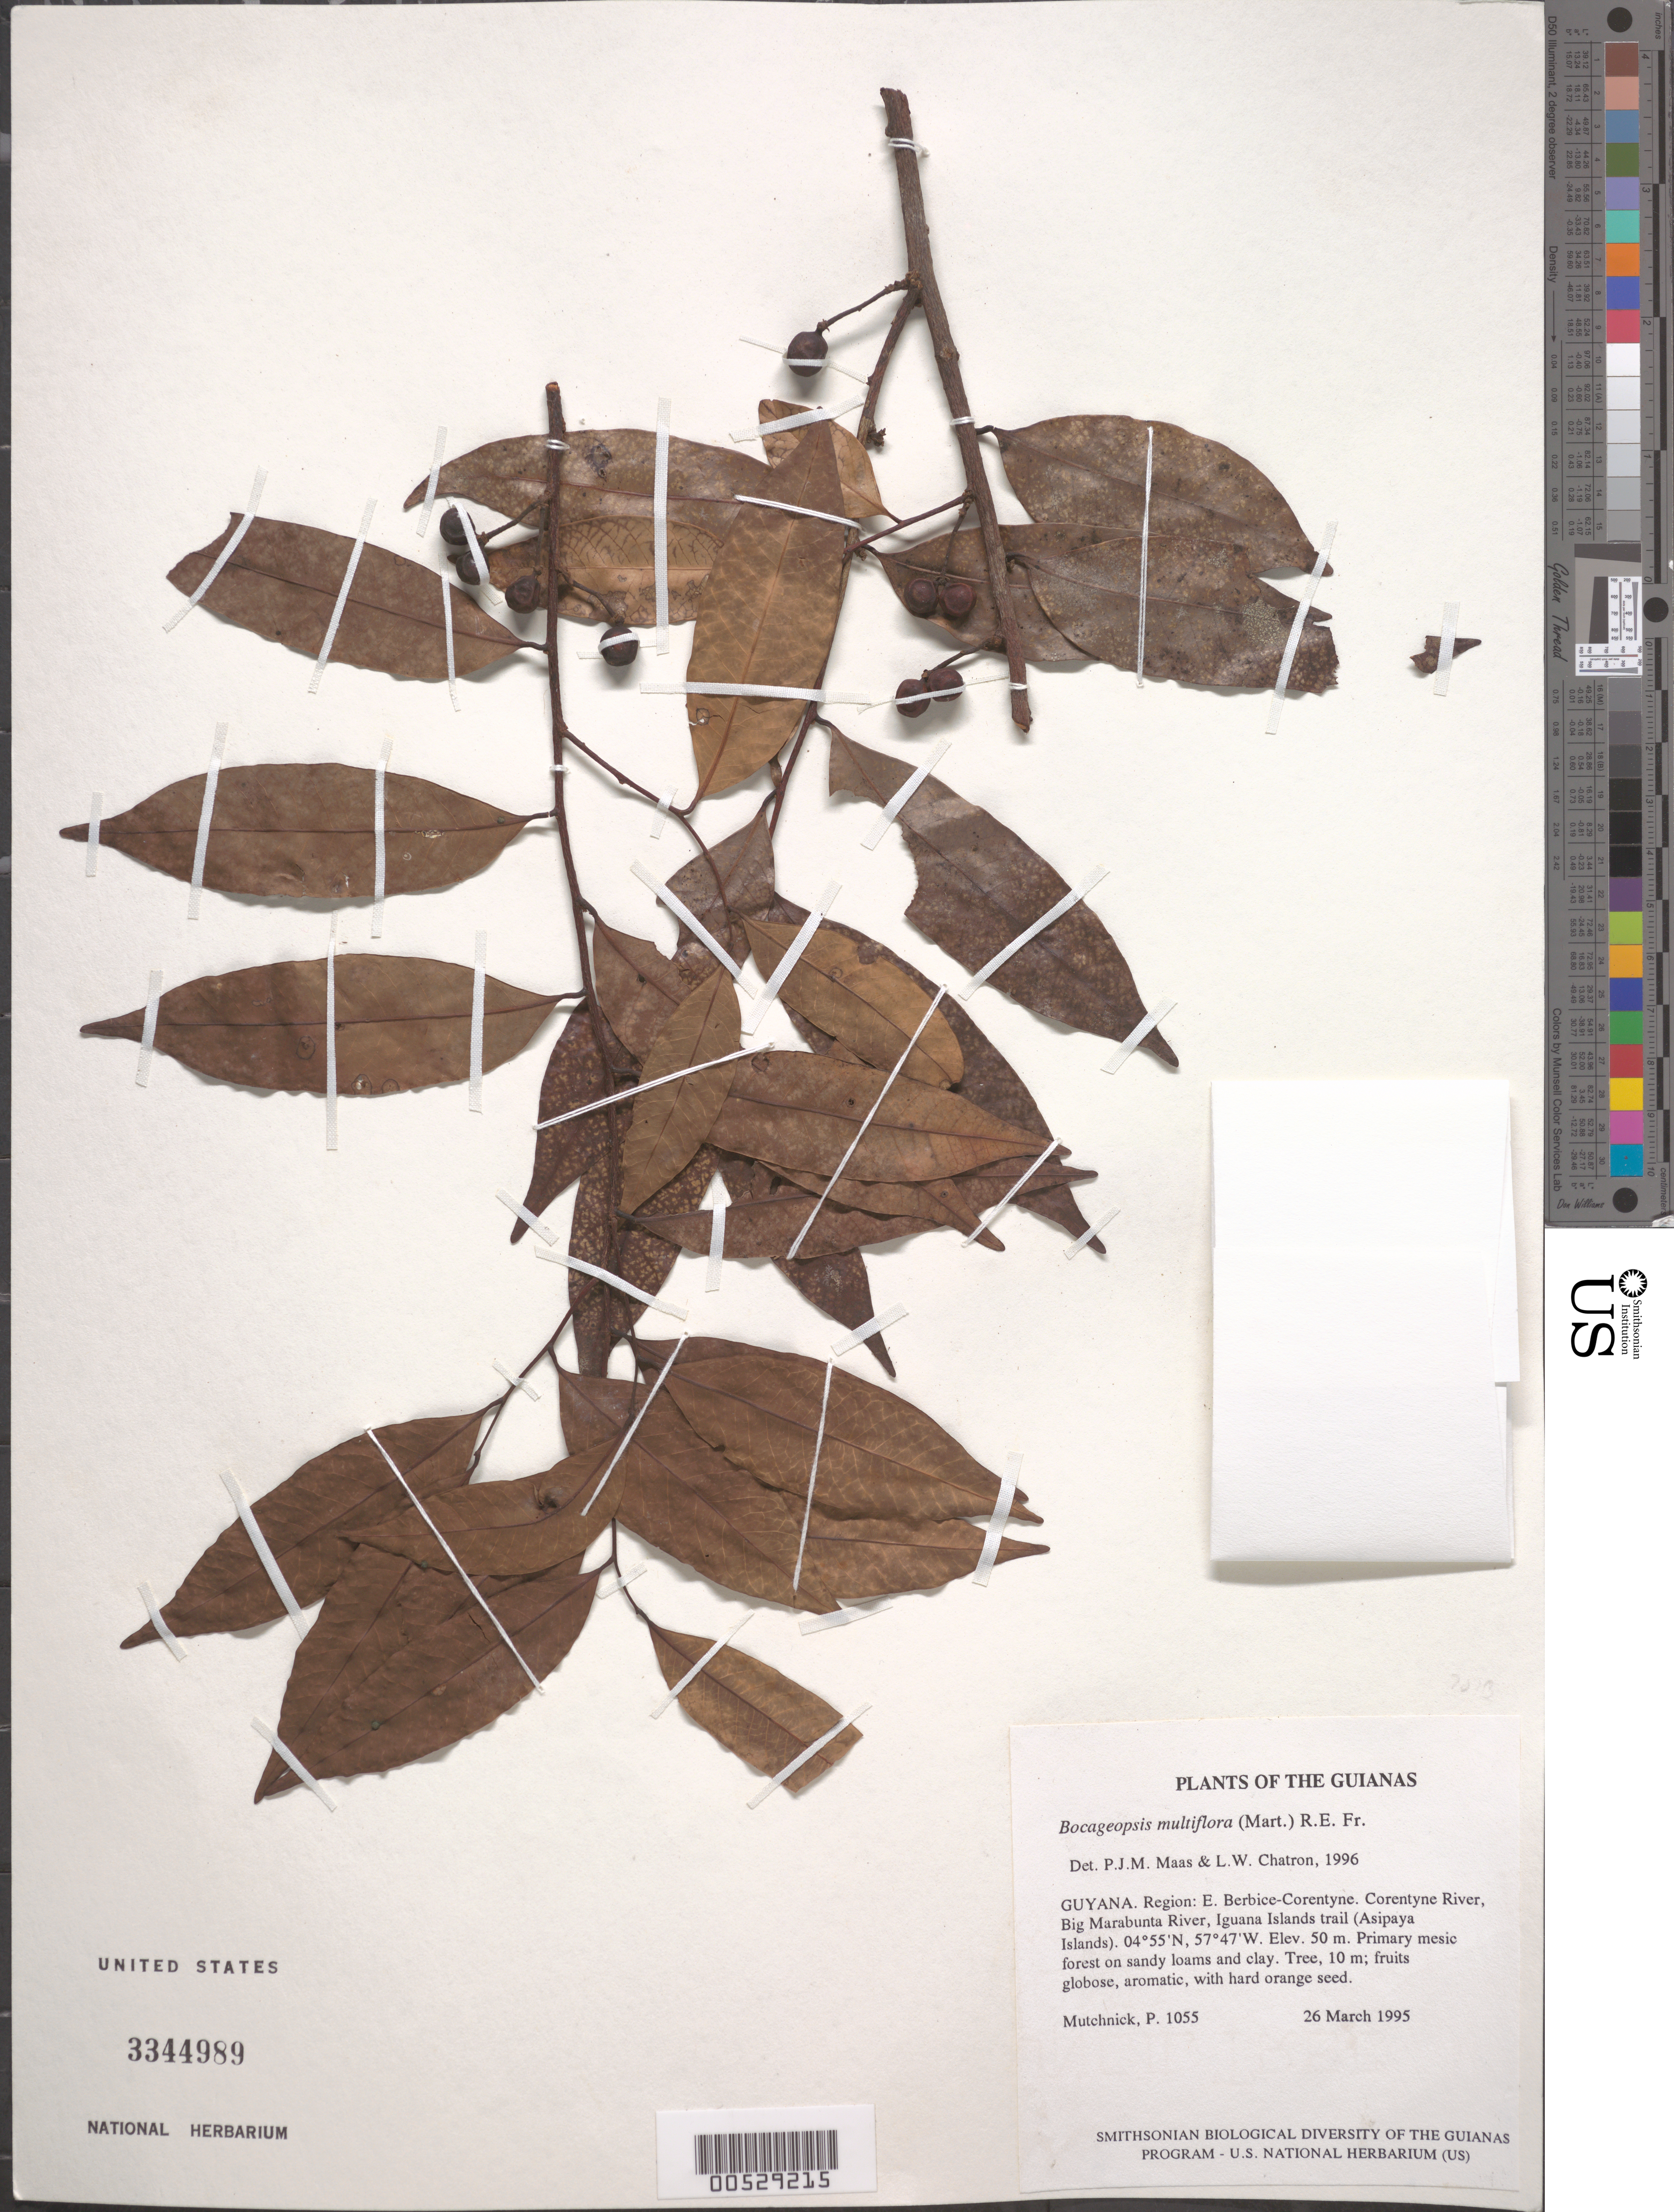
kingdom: Plantae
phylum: Tracheophyta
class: Magnoliopsida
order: Magnoliales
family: Annonaceae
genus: Bocageopsis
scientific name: Bocageopsis multiflora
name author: (Mart.) R.E. Fr.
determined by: Maas, P. J.; Chatrou, L. W.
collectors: P. Mutchnick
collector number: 1055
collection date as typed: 26 March 1995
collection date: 1995-03-26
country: Guyana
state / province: E. Berbice-Corentyne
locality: Corentyne River, Big Marabunta River, Iguana Islands trail (Asipaya Islands)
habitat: Primary mesic forest on sandy loams and clay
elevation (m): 50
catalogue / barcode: US 3344989